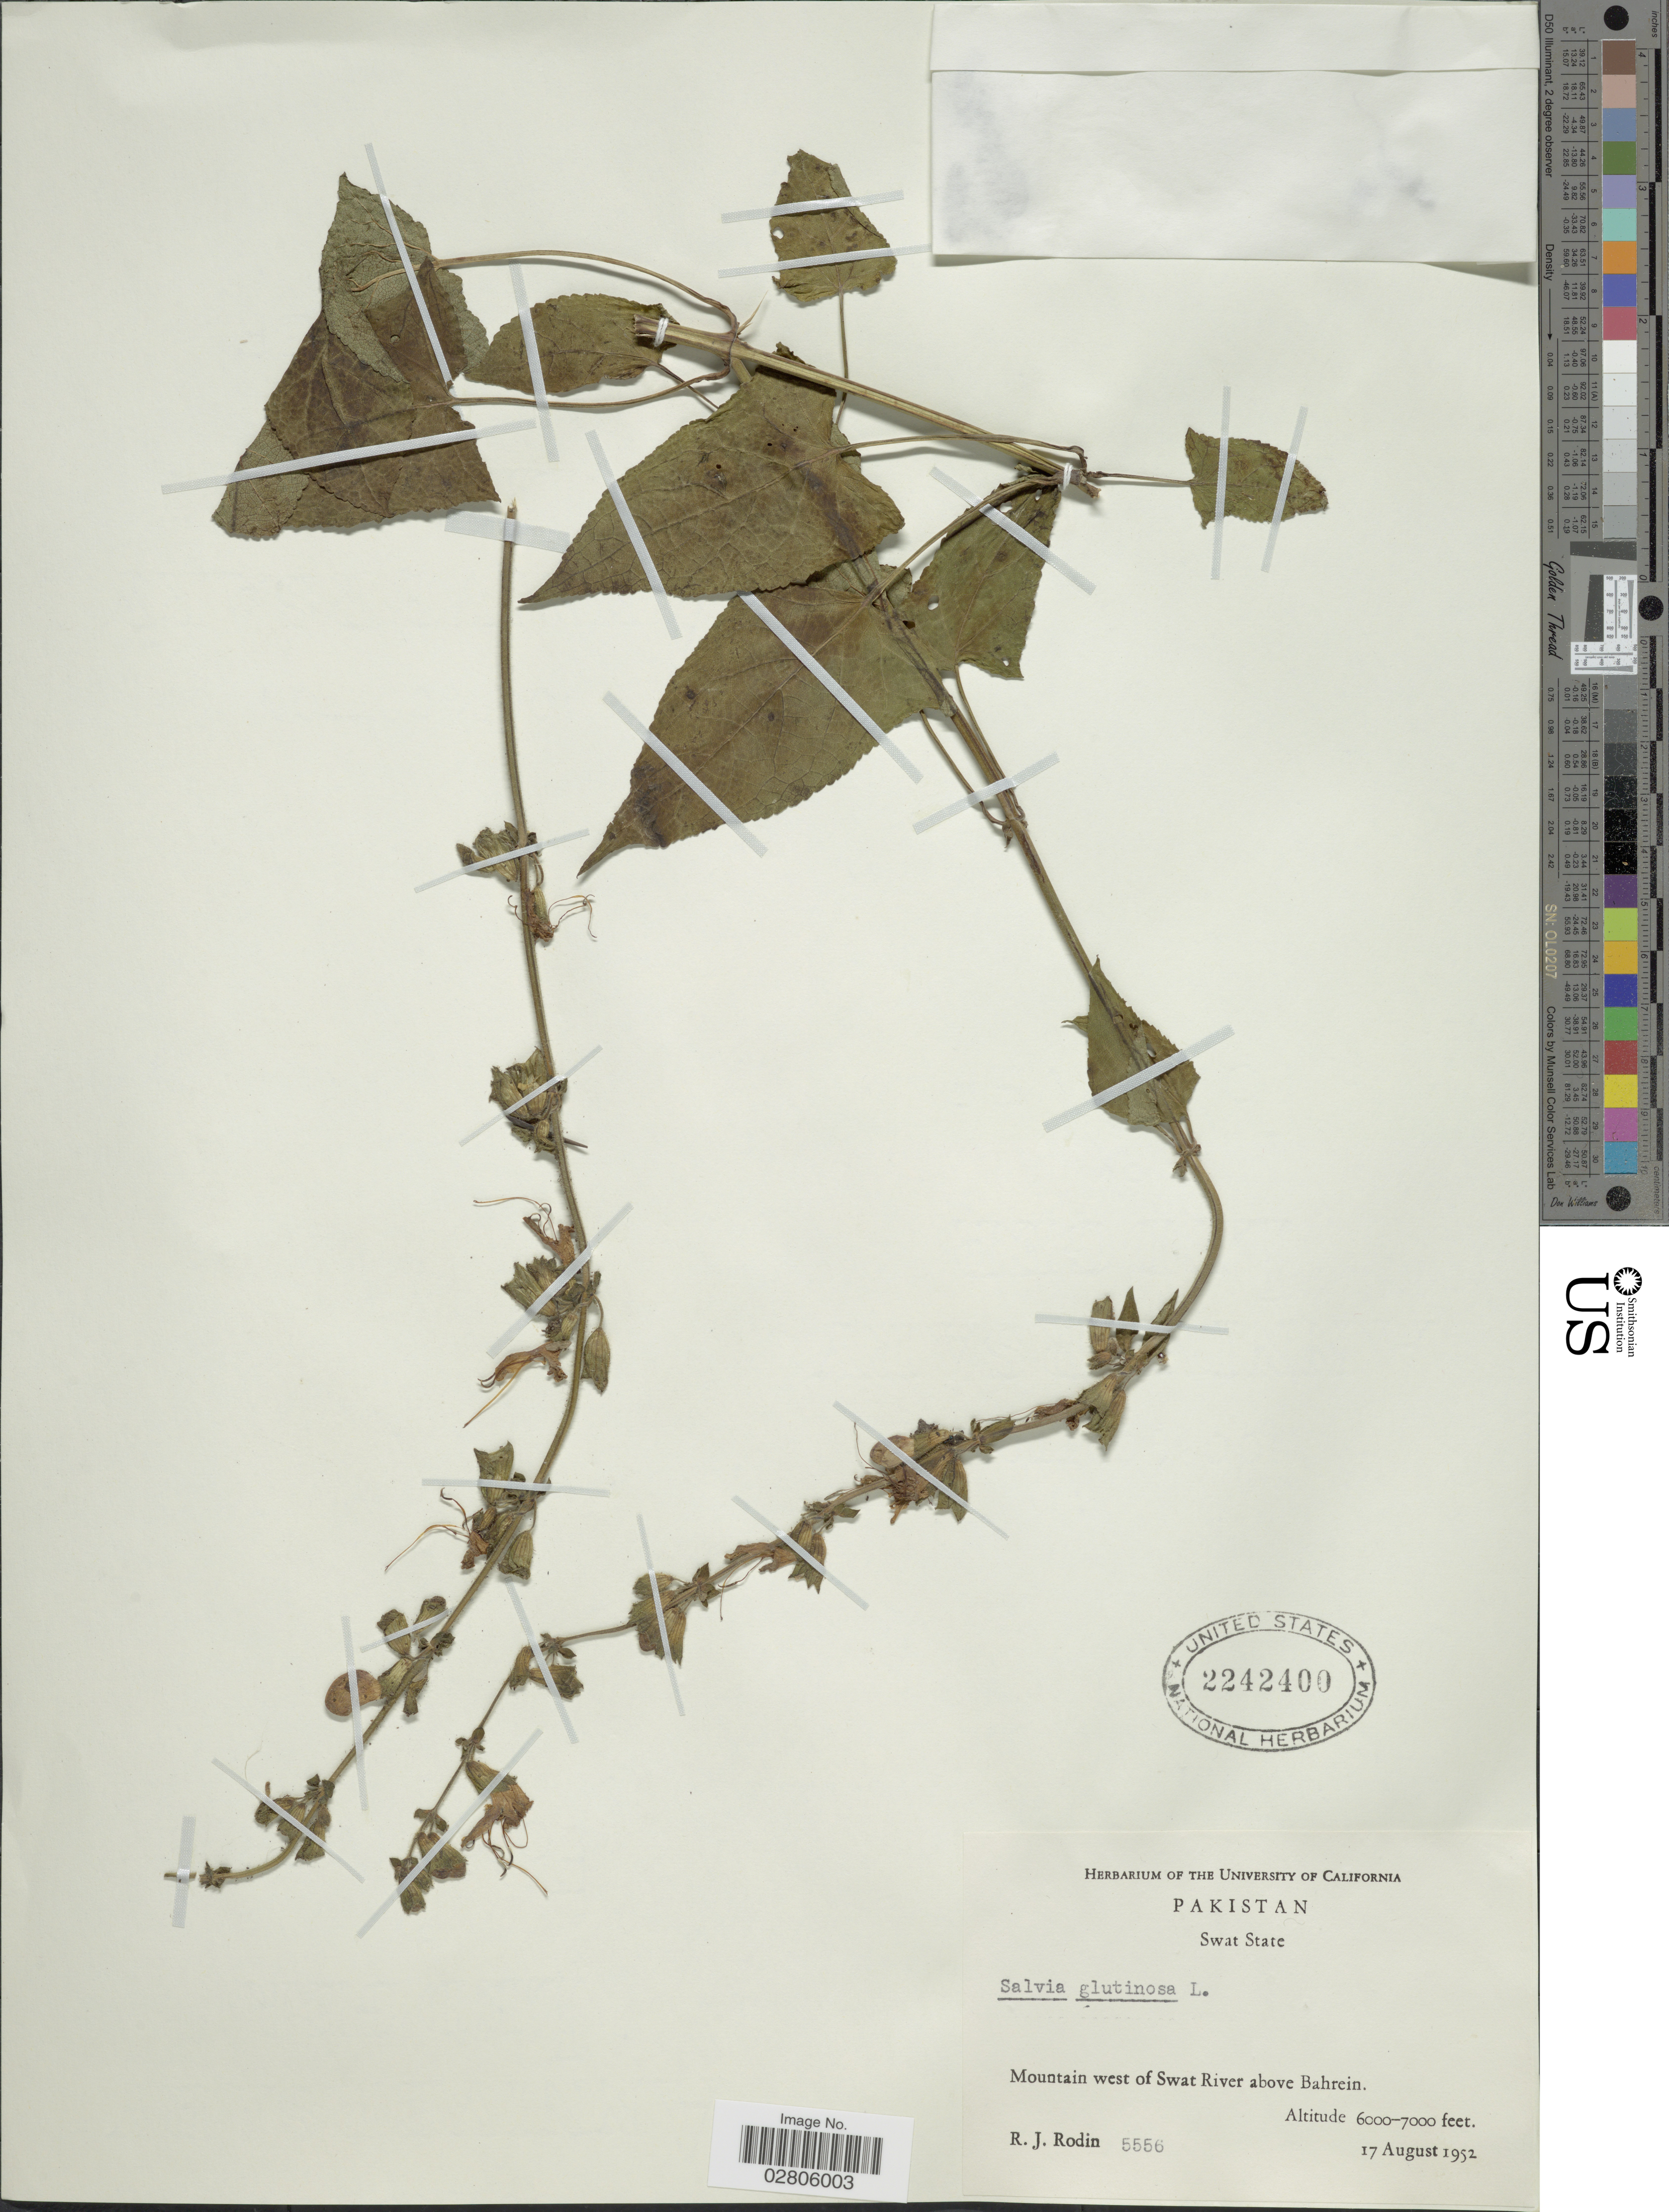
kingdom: Plantae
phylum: Tracheophyta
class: Magnoliopsida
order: Lamiales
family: Lamiaceae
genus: Salvia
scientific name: Salvia glutinosa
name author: L.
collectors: R. J. Rodin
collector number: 5556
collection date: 1952-08-17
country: Pakistan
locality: Swat State, Mountain west of Swat River above Brahein.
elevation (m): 1829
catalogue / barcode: US 2242400